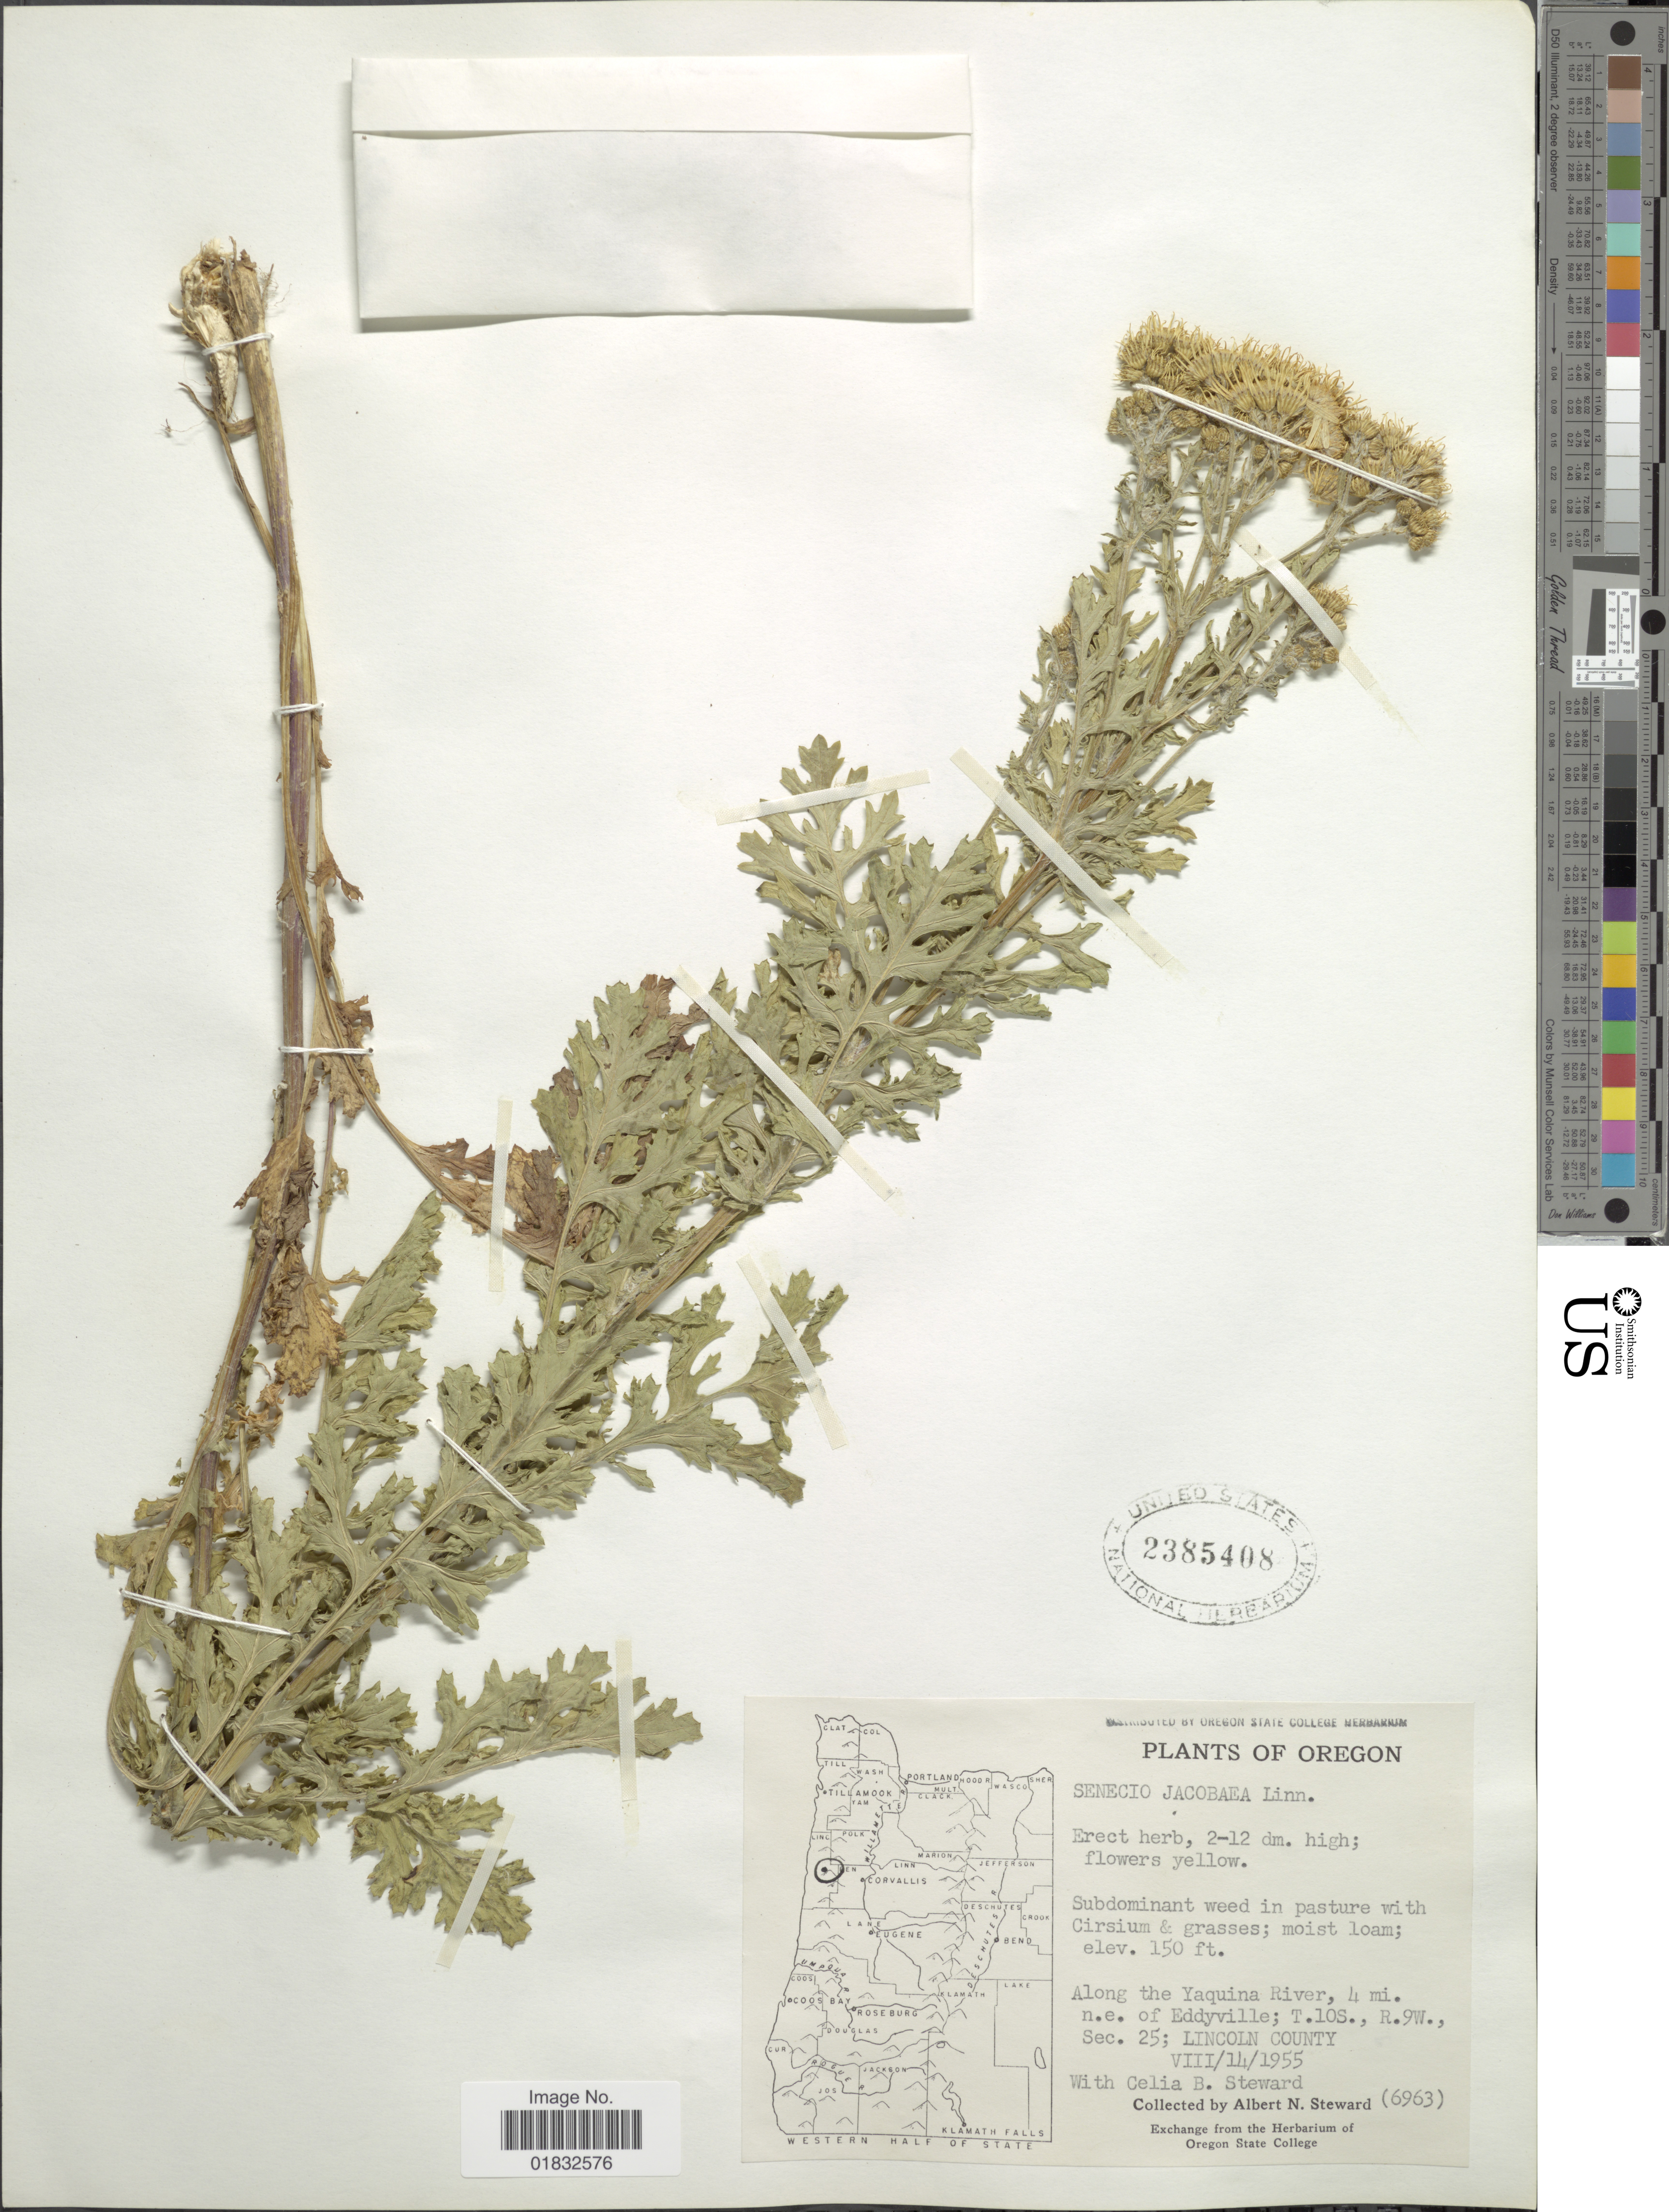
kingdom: Plantae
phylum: Tracheophyta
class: Magnoliopsida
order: Asterales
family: Asteraceae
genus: Jacobaea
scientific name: Jacobaea vulgaris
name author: Gaertn.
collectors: A. N. Steward & C. Steward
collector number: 6963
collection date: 1955-08-14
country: United States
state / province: Oregon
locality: Along the Yaquina River, 4 mi. n.e. of Eddyville; T.10S., R.9W., Sec. 25; Lincoln County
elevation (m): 46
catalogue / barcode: US 2385408